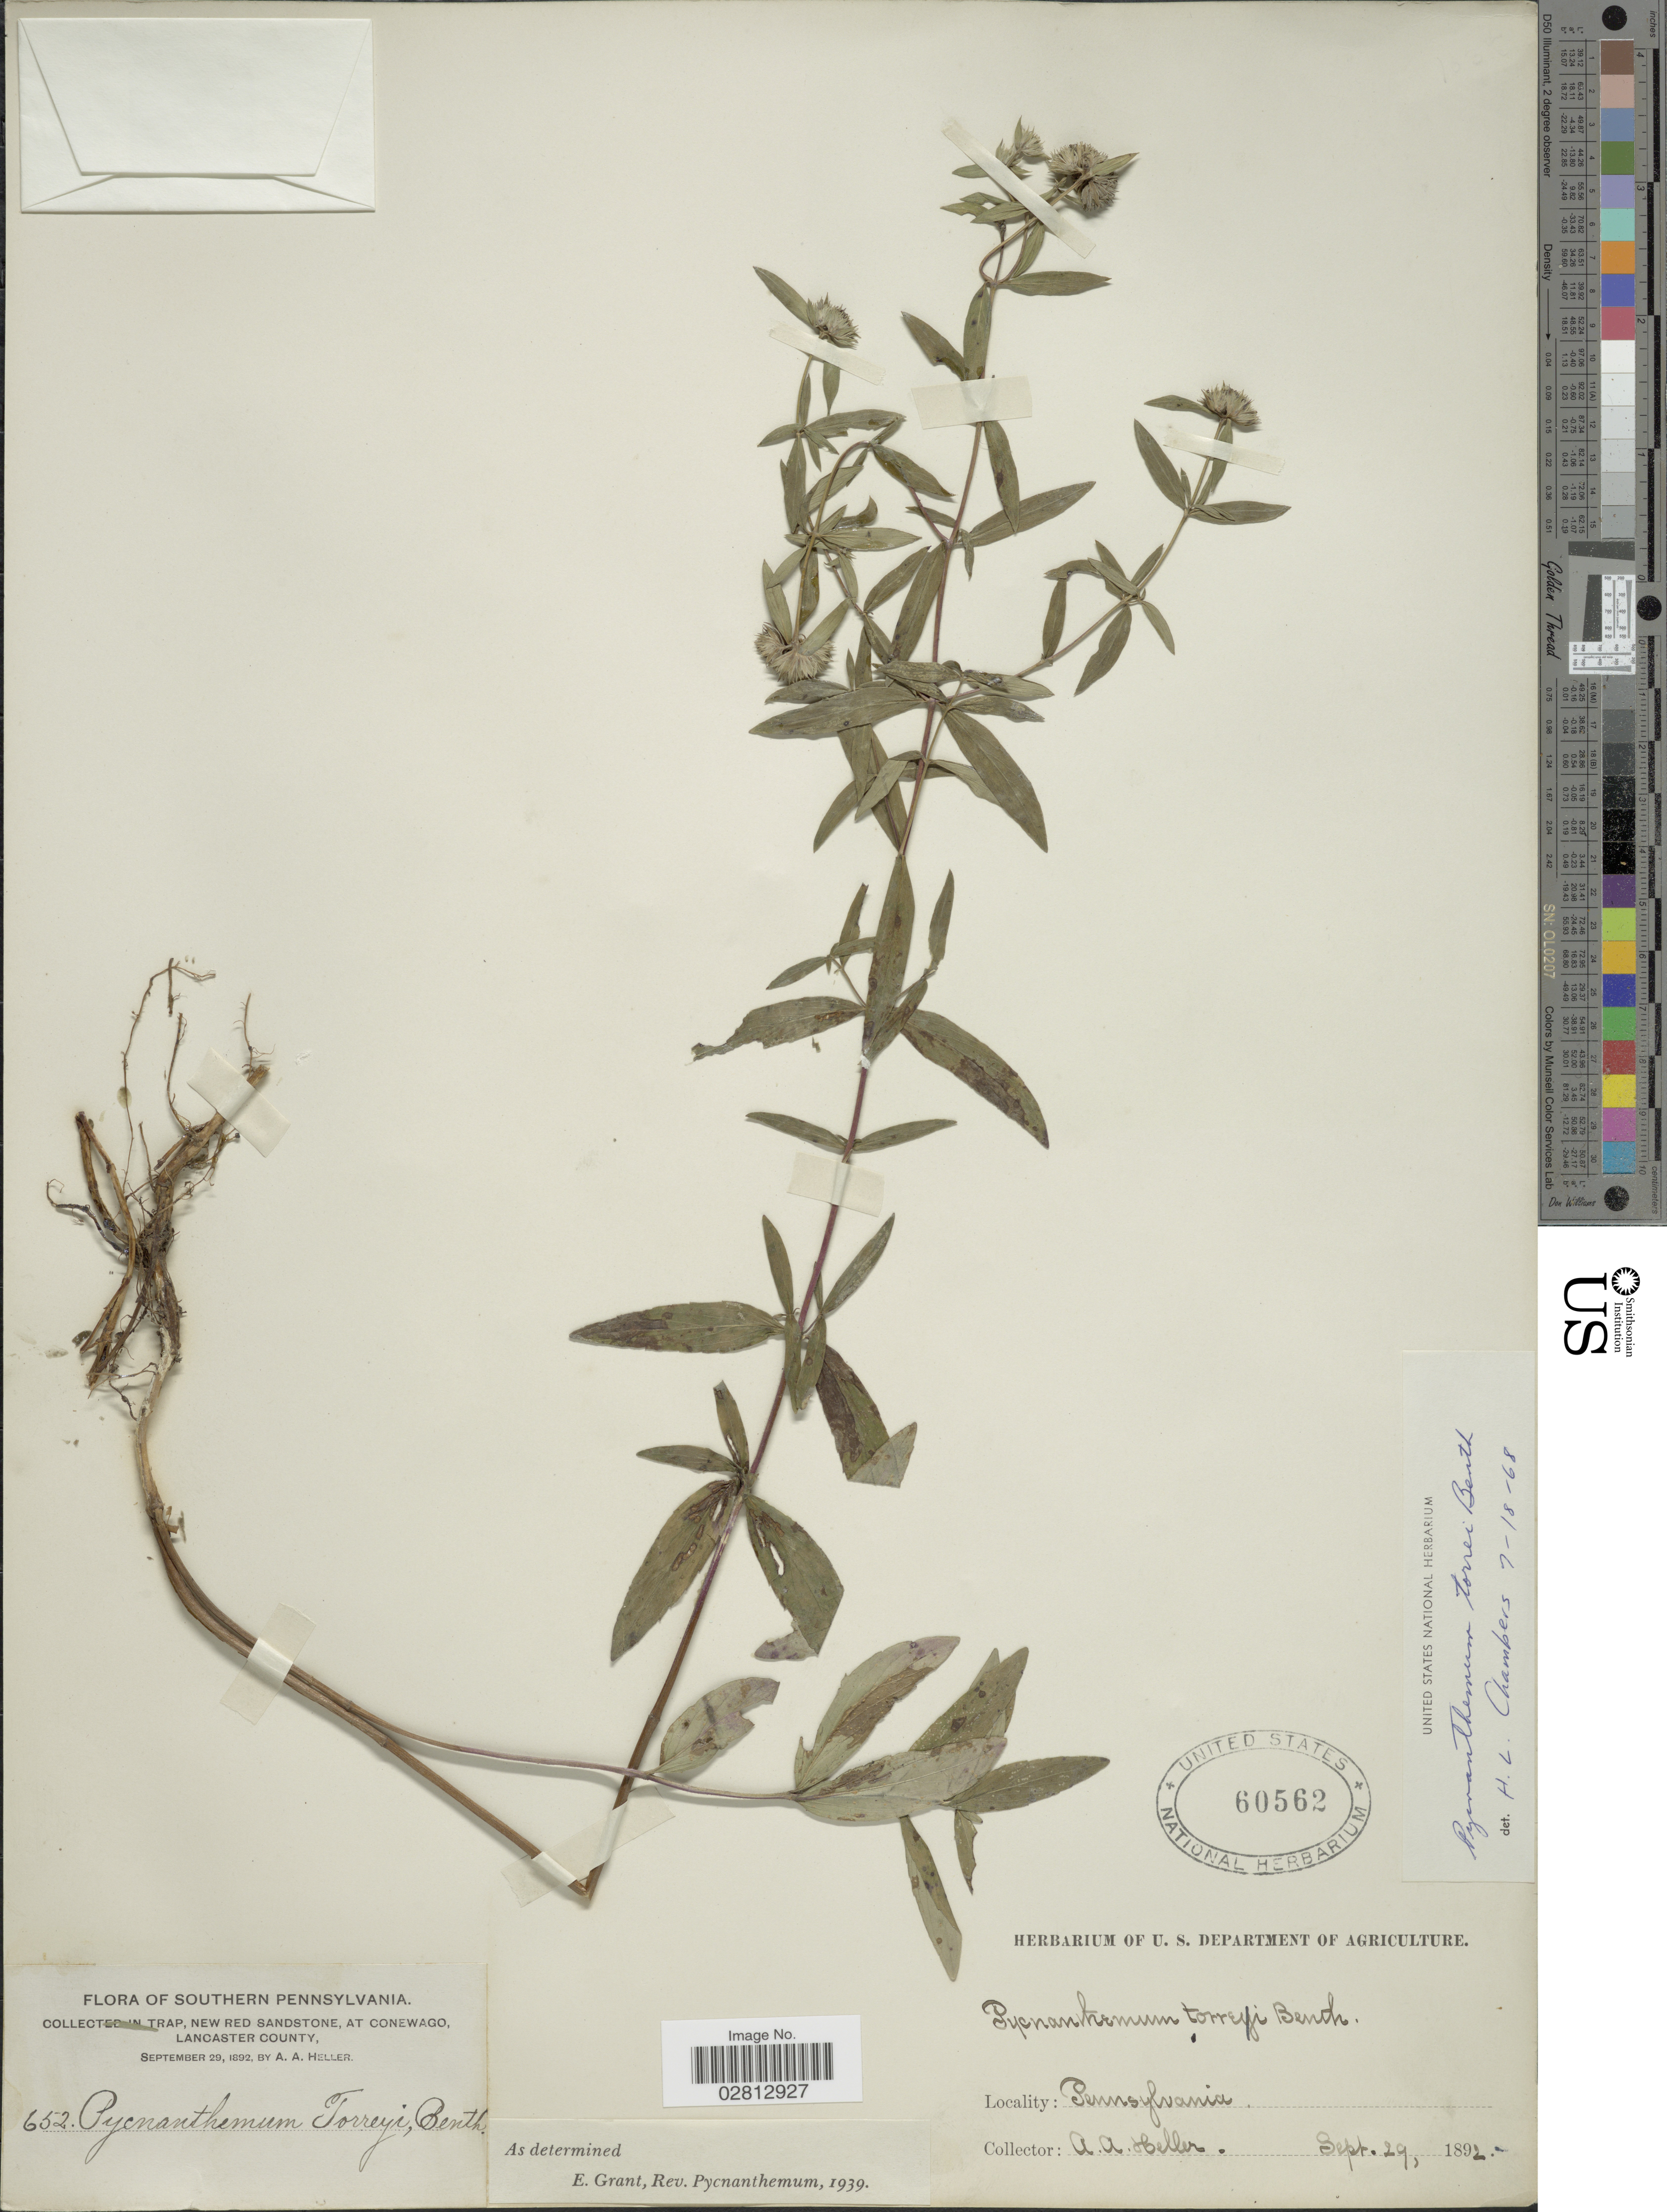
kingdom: Plantae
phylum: Tracheophyta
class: Magnoliopsida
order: Lamiales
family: Lamiaceae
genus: Pycnanthemum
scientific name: Pycnanthemum torreyi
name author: Benth.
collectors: A. A. Heller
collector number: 652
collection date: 1892-09-29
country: United States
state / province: Pennsylvania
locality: Southern Pennsylvania. Collected in Trap, New Red Sandstone, at Conewago, Lancaster County.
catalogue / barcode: US 60562